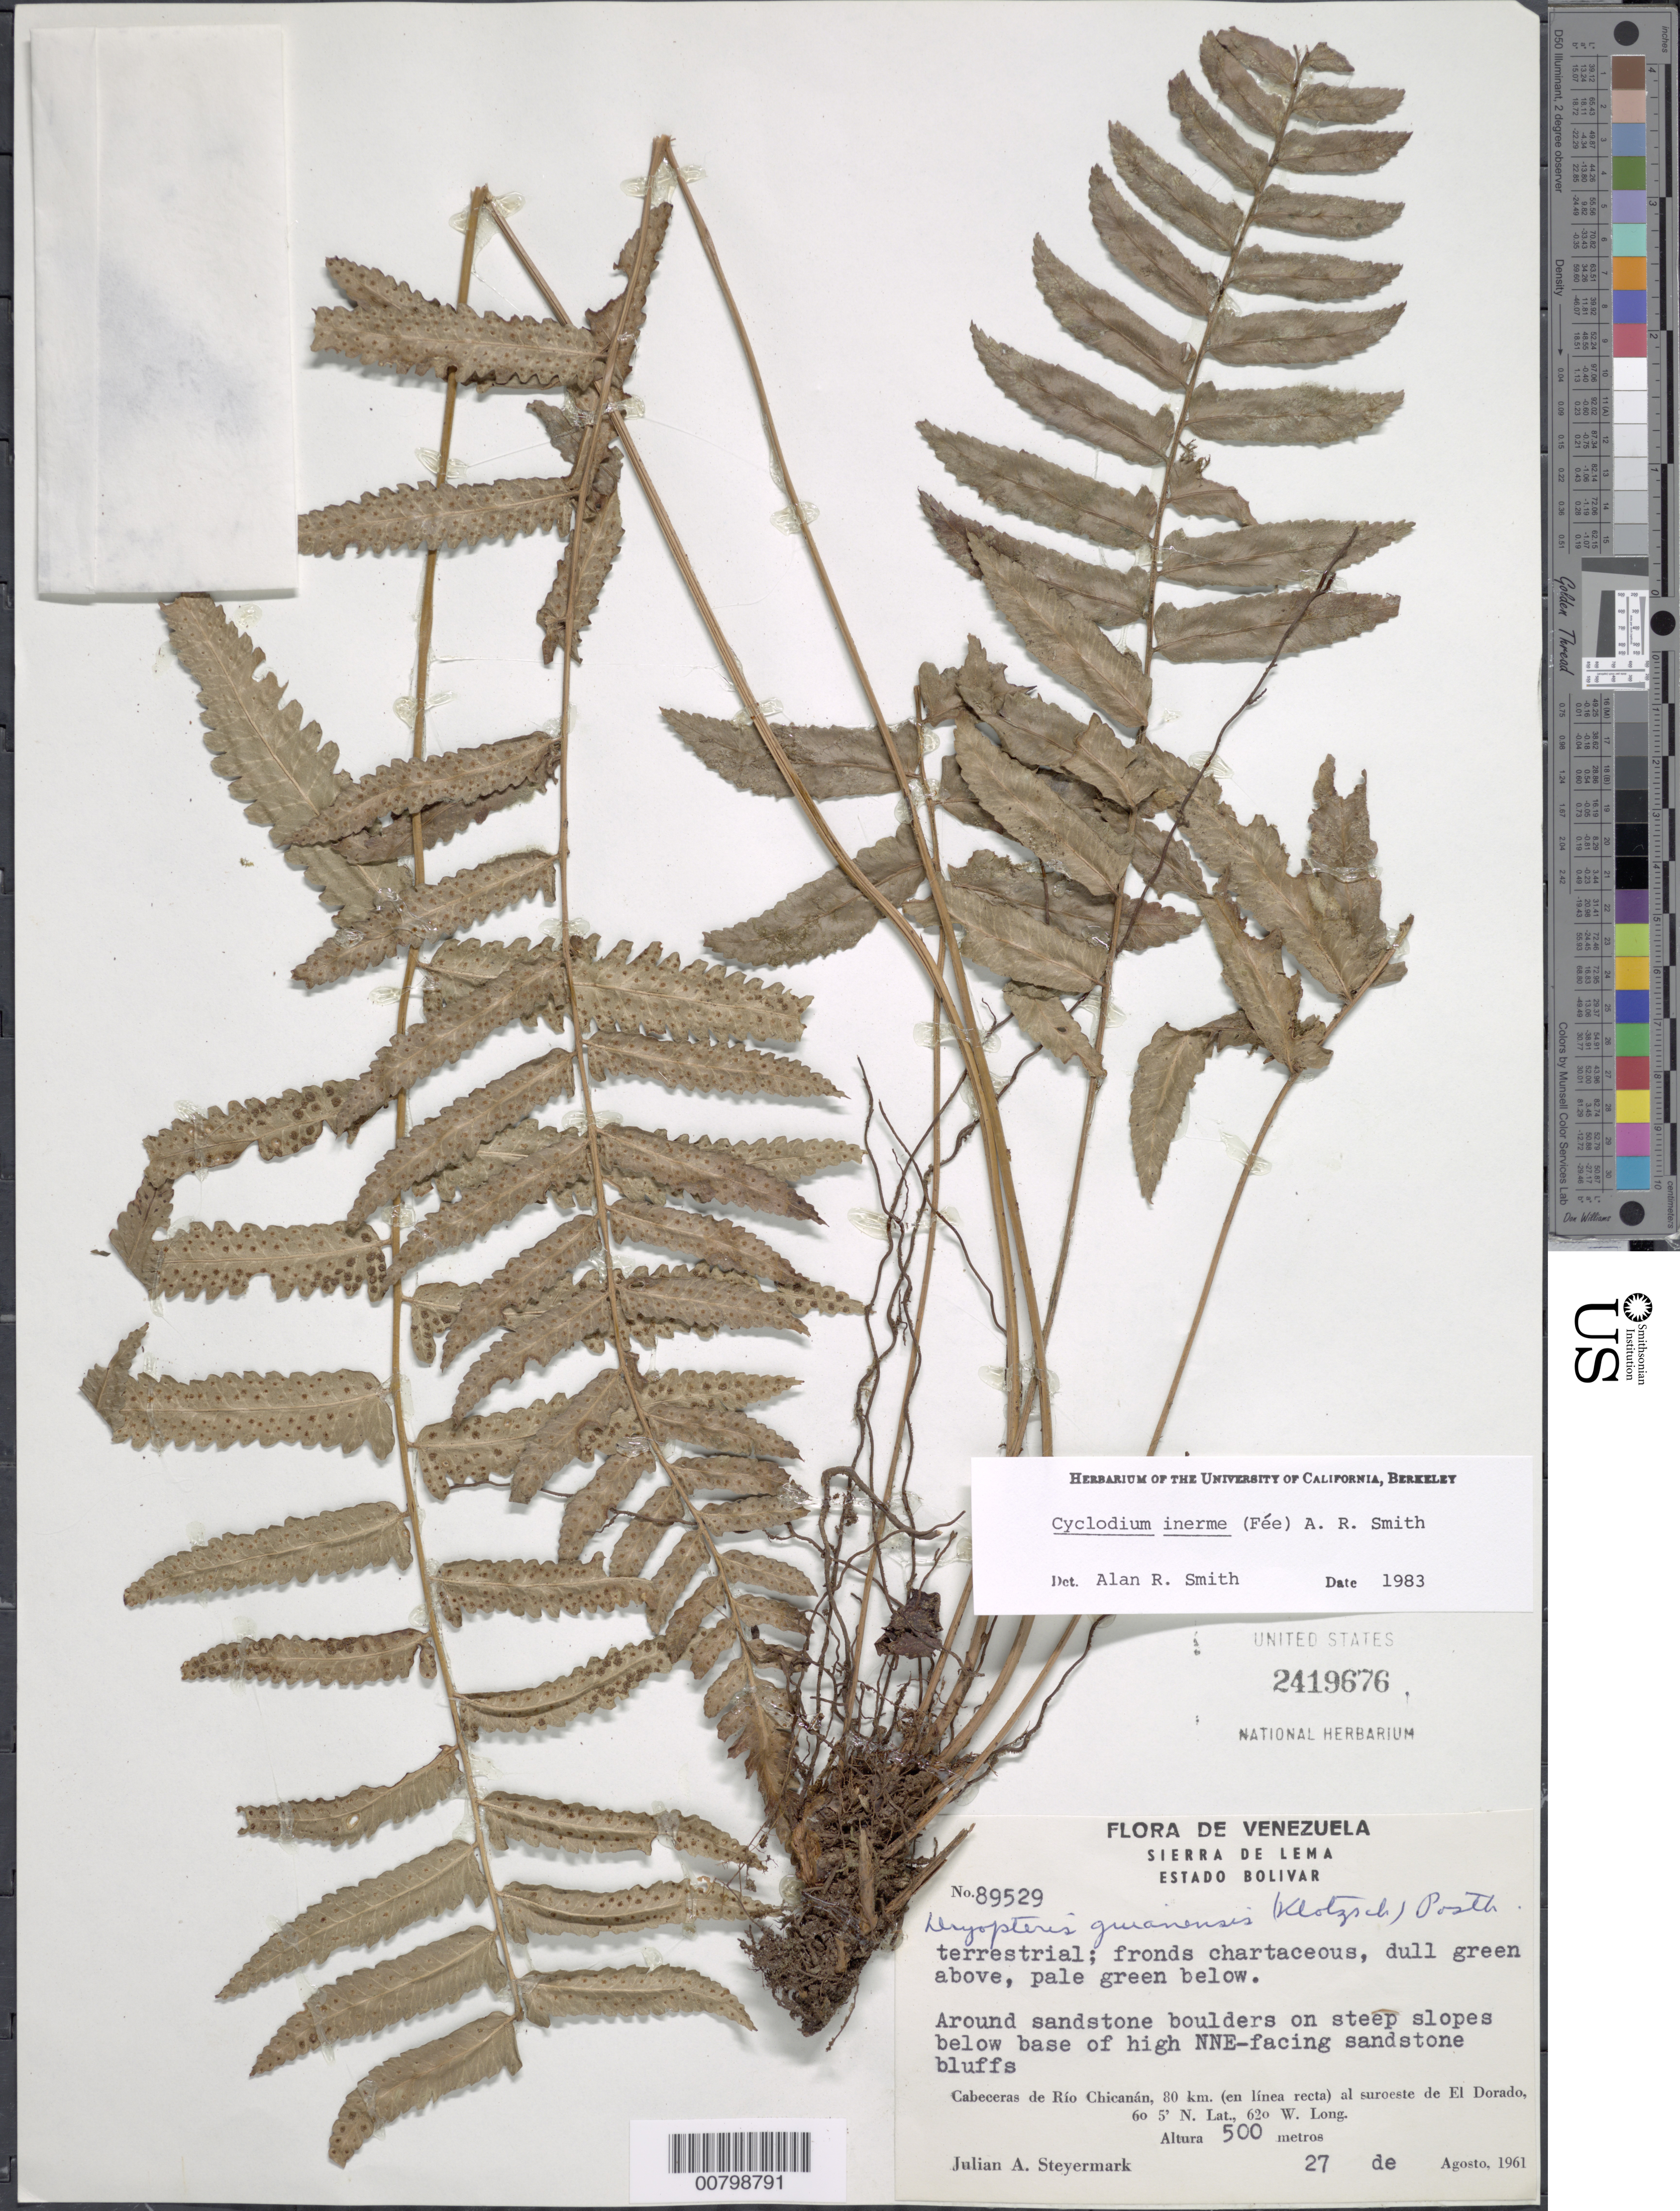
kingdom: Plantae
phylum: Tracheophyta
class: Polypodiopsida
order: Polypodiales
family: Dryopteridaceae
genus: Cyclodium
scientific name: Cyclodium inerme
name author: (Fée) A.R. Sm.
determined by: Smith, Alan R., (UC)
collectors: J. Steyermark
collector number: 89529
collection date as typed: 27-Aug-61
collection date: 1961-08-27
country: Venezuela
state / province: Bolívar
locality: Sierra de Lema, Cabeceras de Río Chicanán, 80 km in straight line to SW of El Dorado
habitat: Sandstone boulders on steep slopes below base of high NNE facing sandstone bluffs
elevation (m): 500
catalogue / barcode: US 2419676